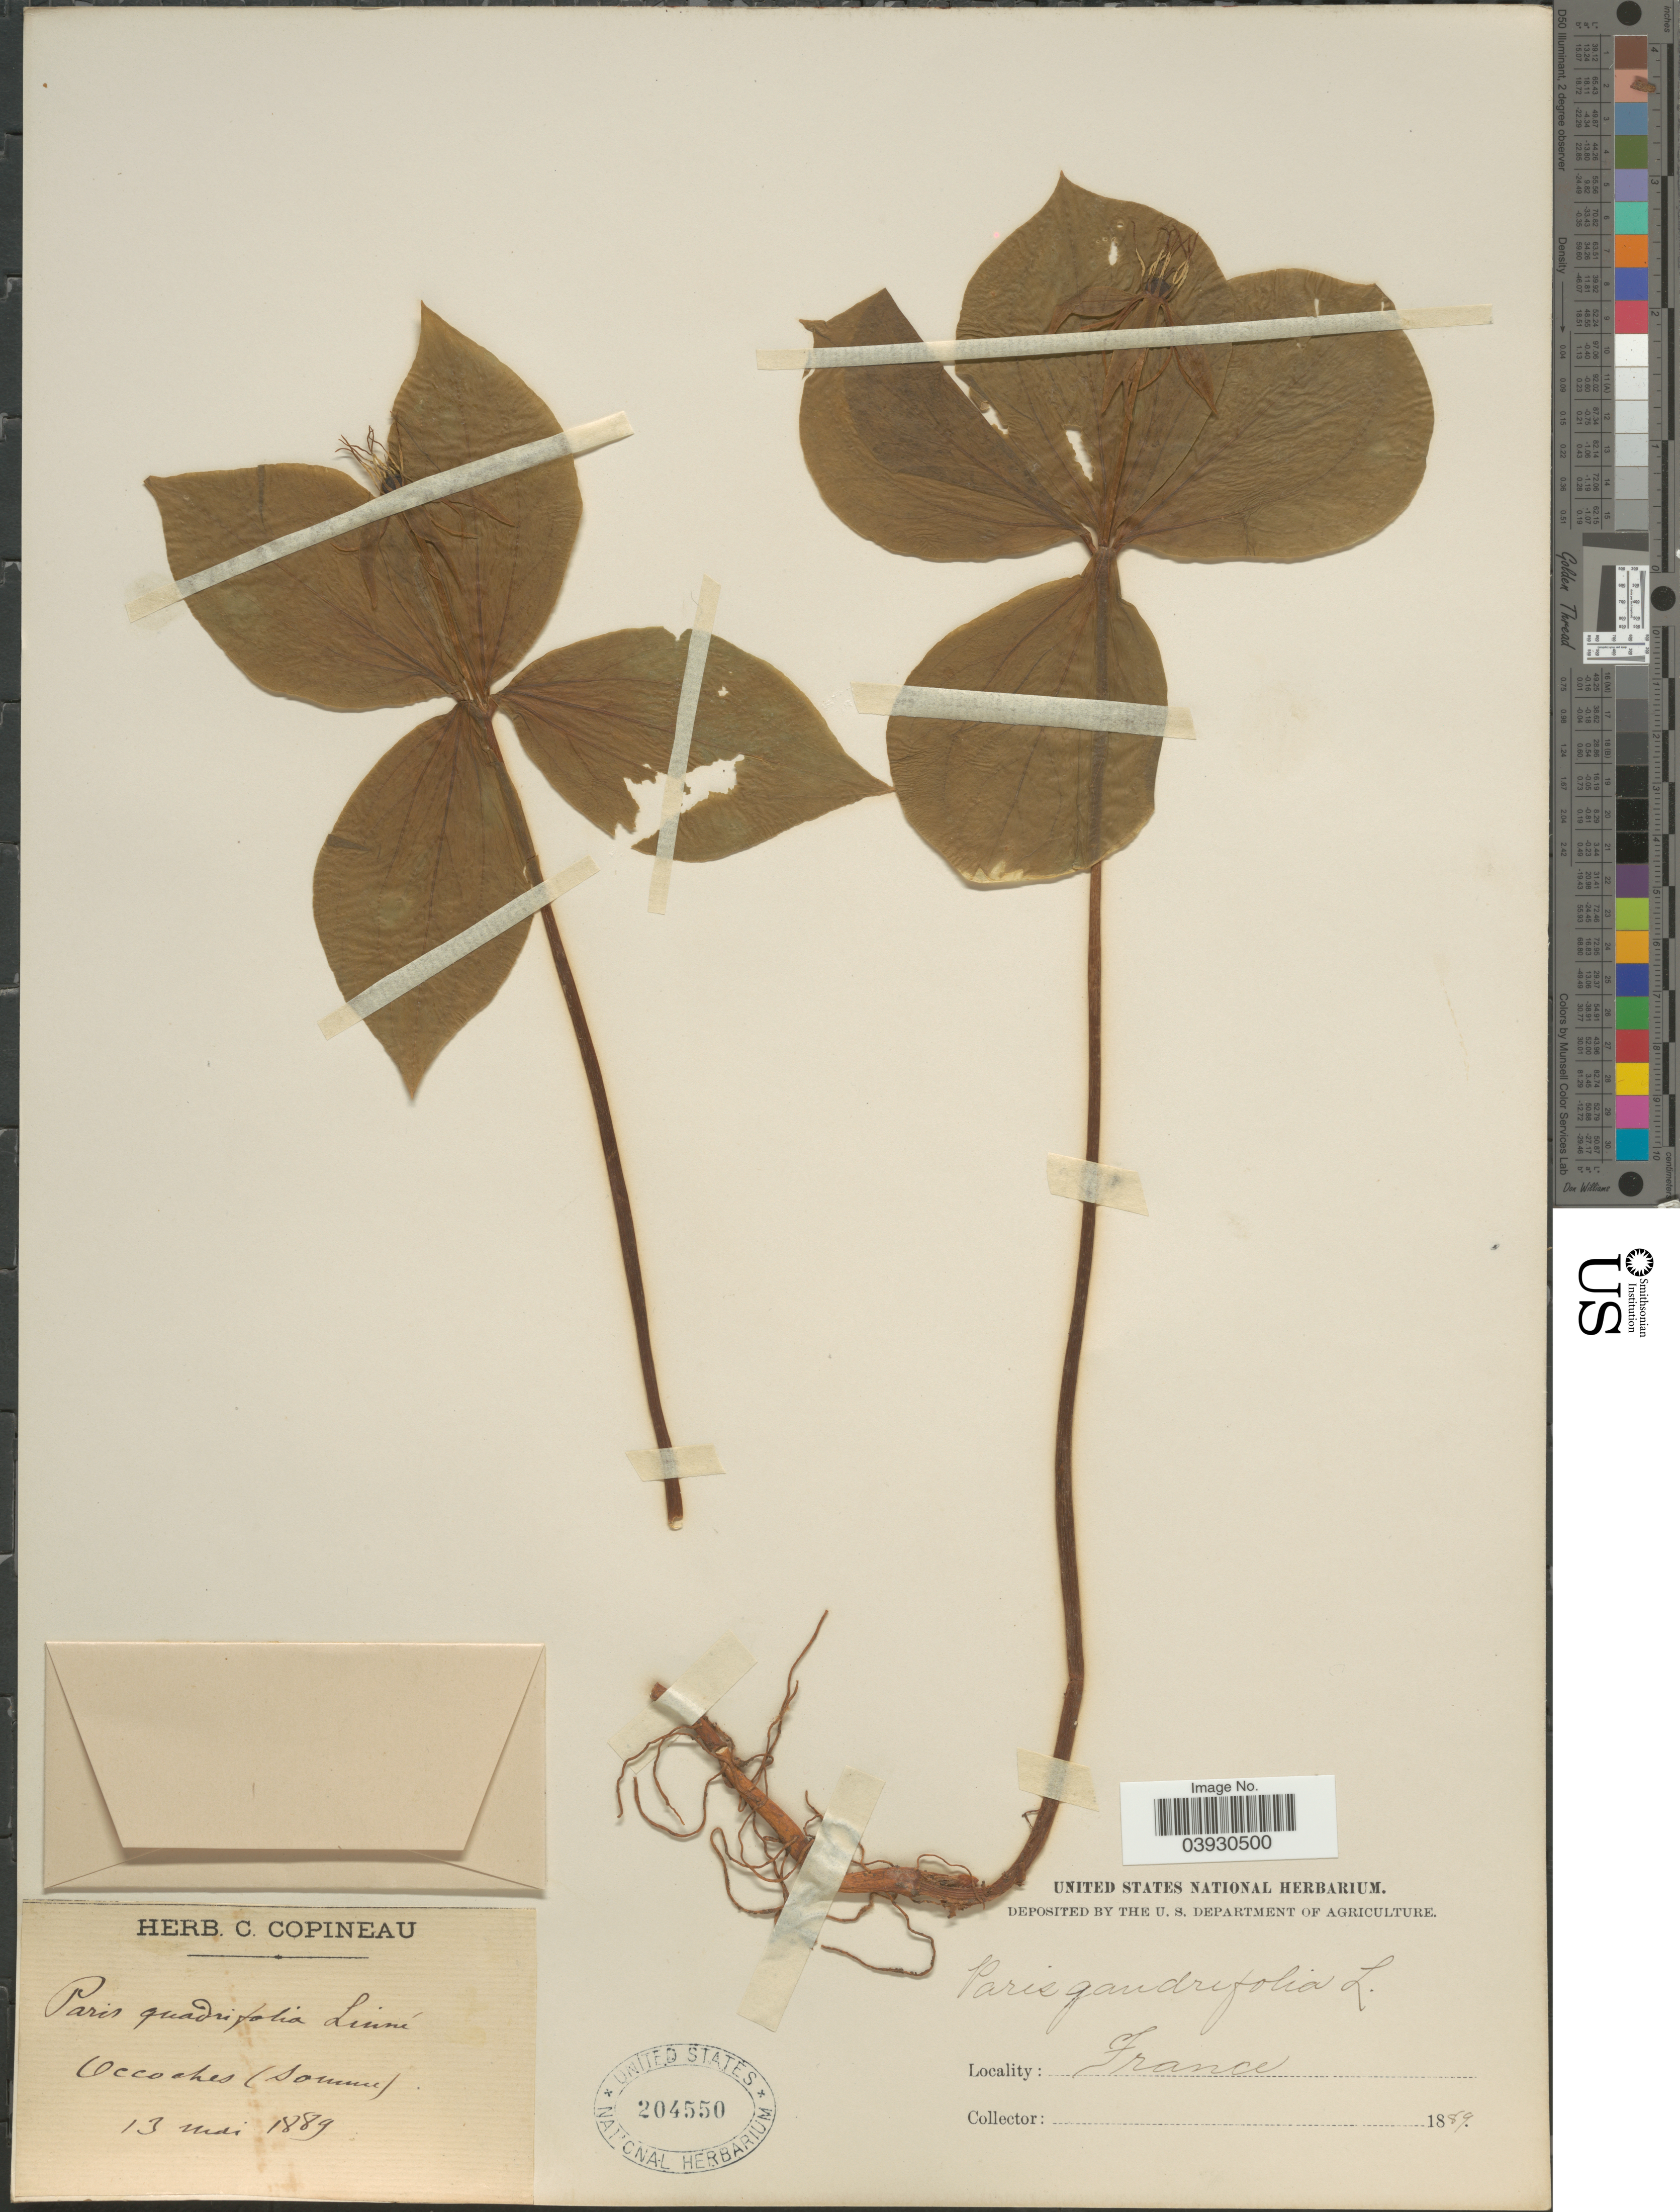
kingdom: Plantae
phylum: Tracheophyta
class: Liliopsida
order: Liliales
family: Melanthiaceae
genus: Paris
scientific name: Paris quadrifolia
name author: L.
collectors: ex herb. C. Copineau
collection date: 1889-05-13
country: France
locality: Occoches (Somme).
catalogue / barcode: US 204550